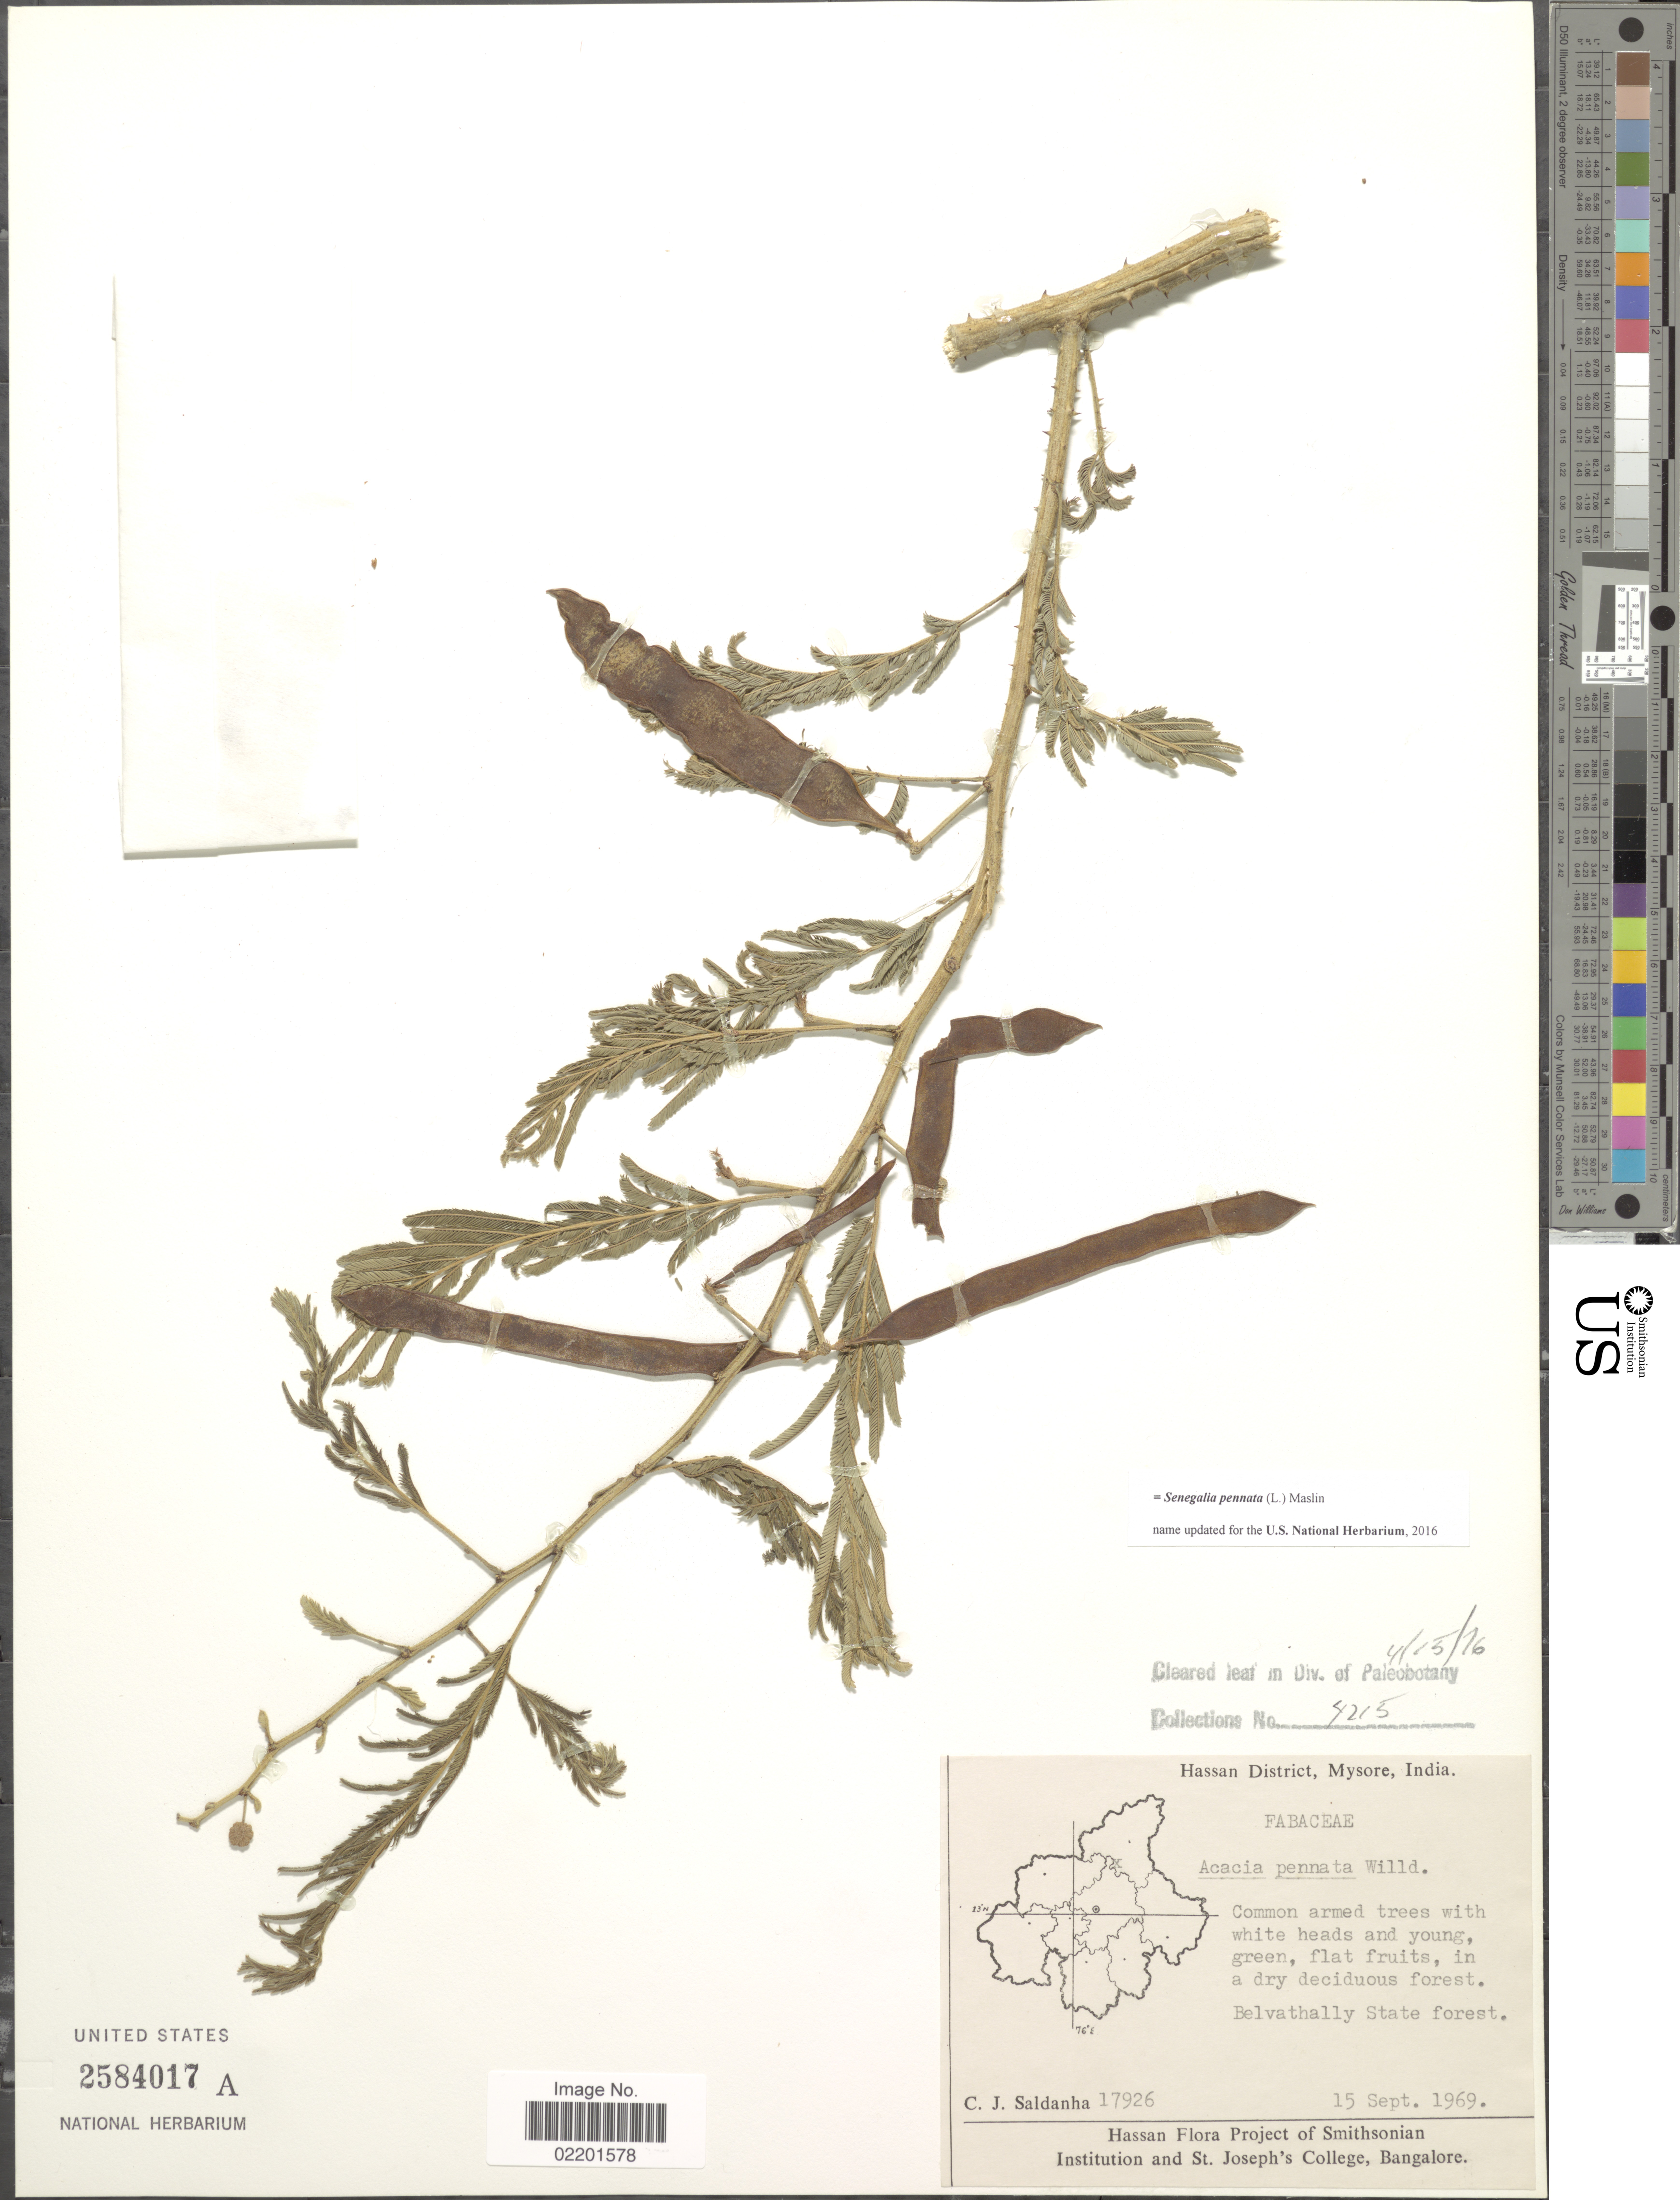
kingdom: Plantae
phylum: Tracheophyta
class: Magnoliopsida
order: Fabales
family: Fabaceae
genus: Senegalia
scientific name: Senegalia pennata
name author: (L.) Maslin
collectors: C. J. Saldanha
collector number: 17926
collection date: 1969-09-15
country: India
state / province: Karnataka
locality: Hassan District, Mysore, India. Belvathally State forest.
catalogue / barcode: US 2584017A